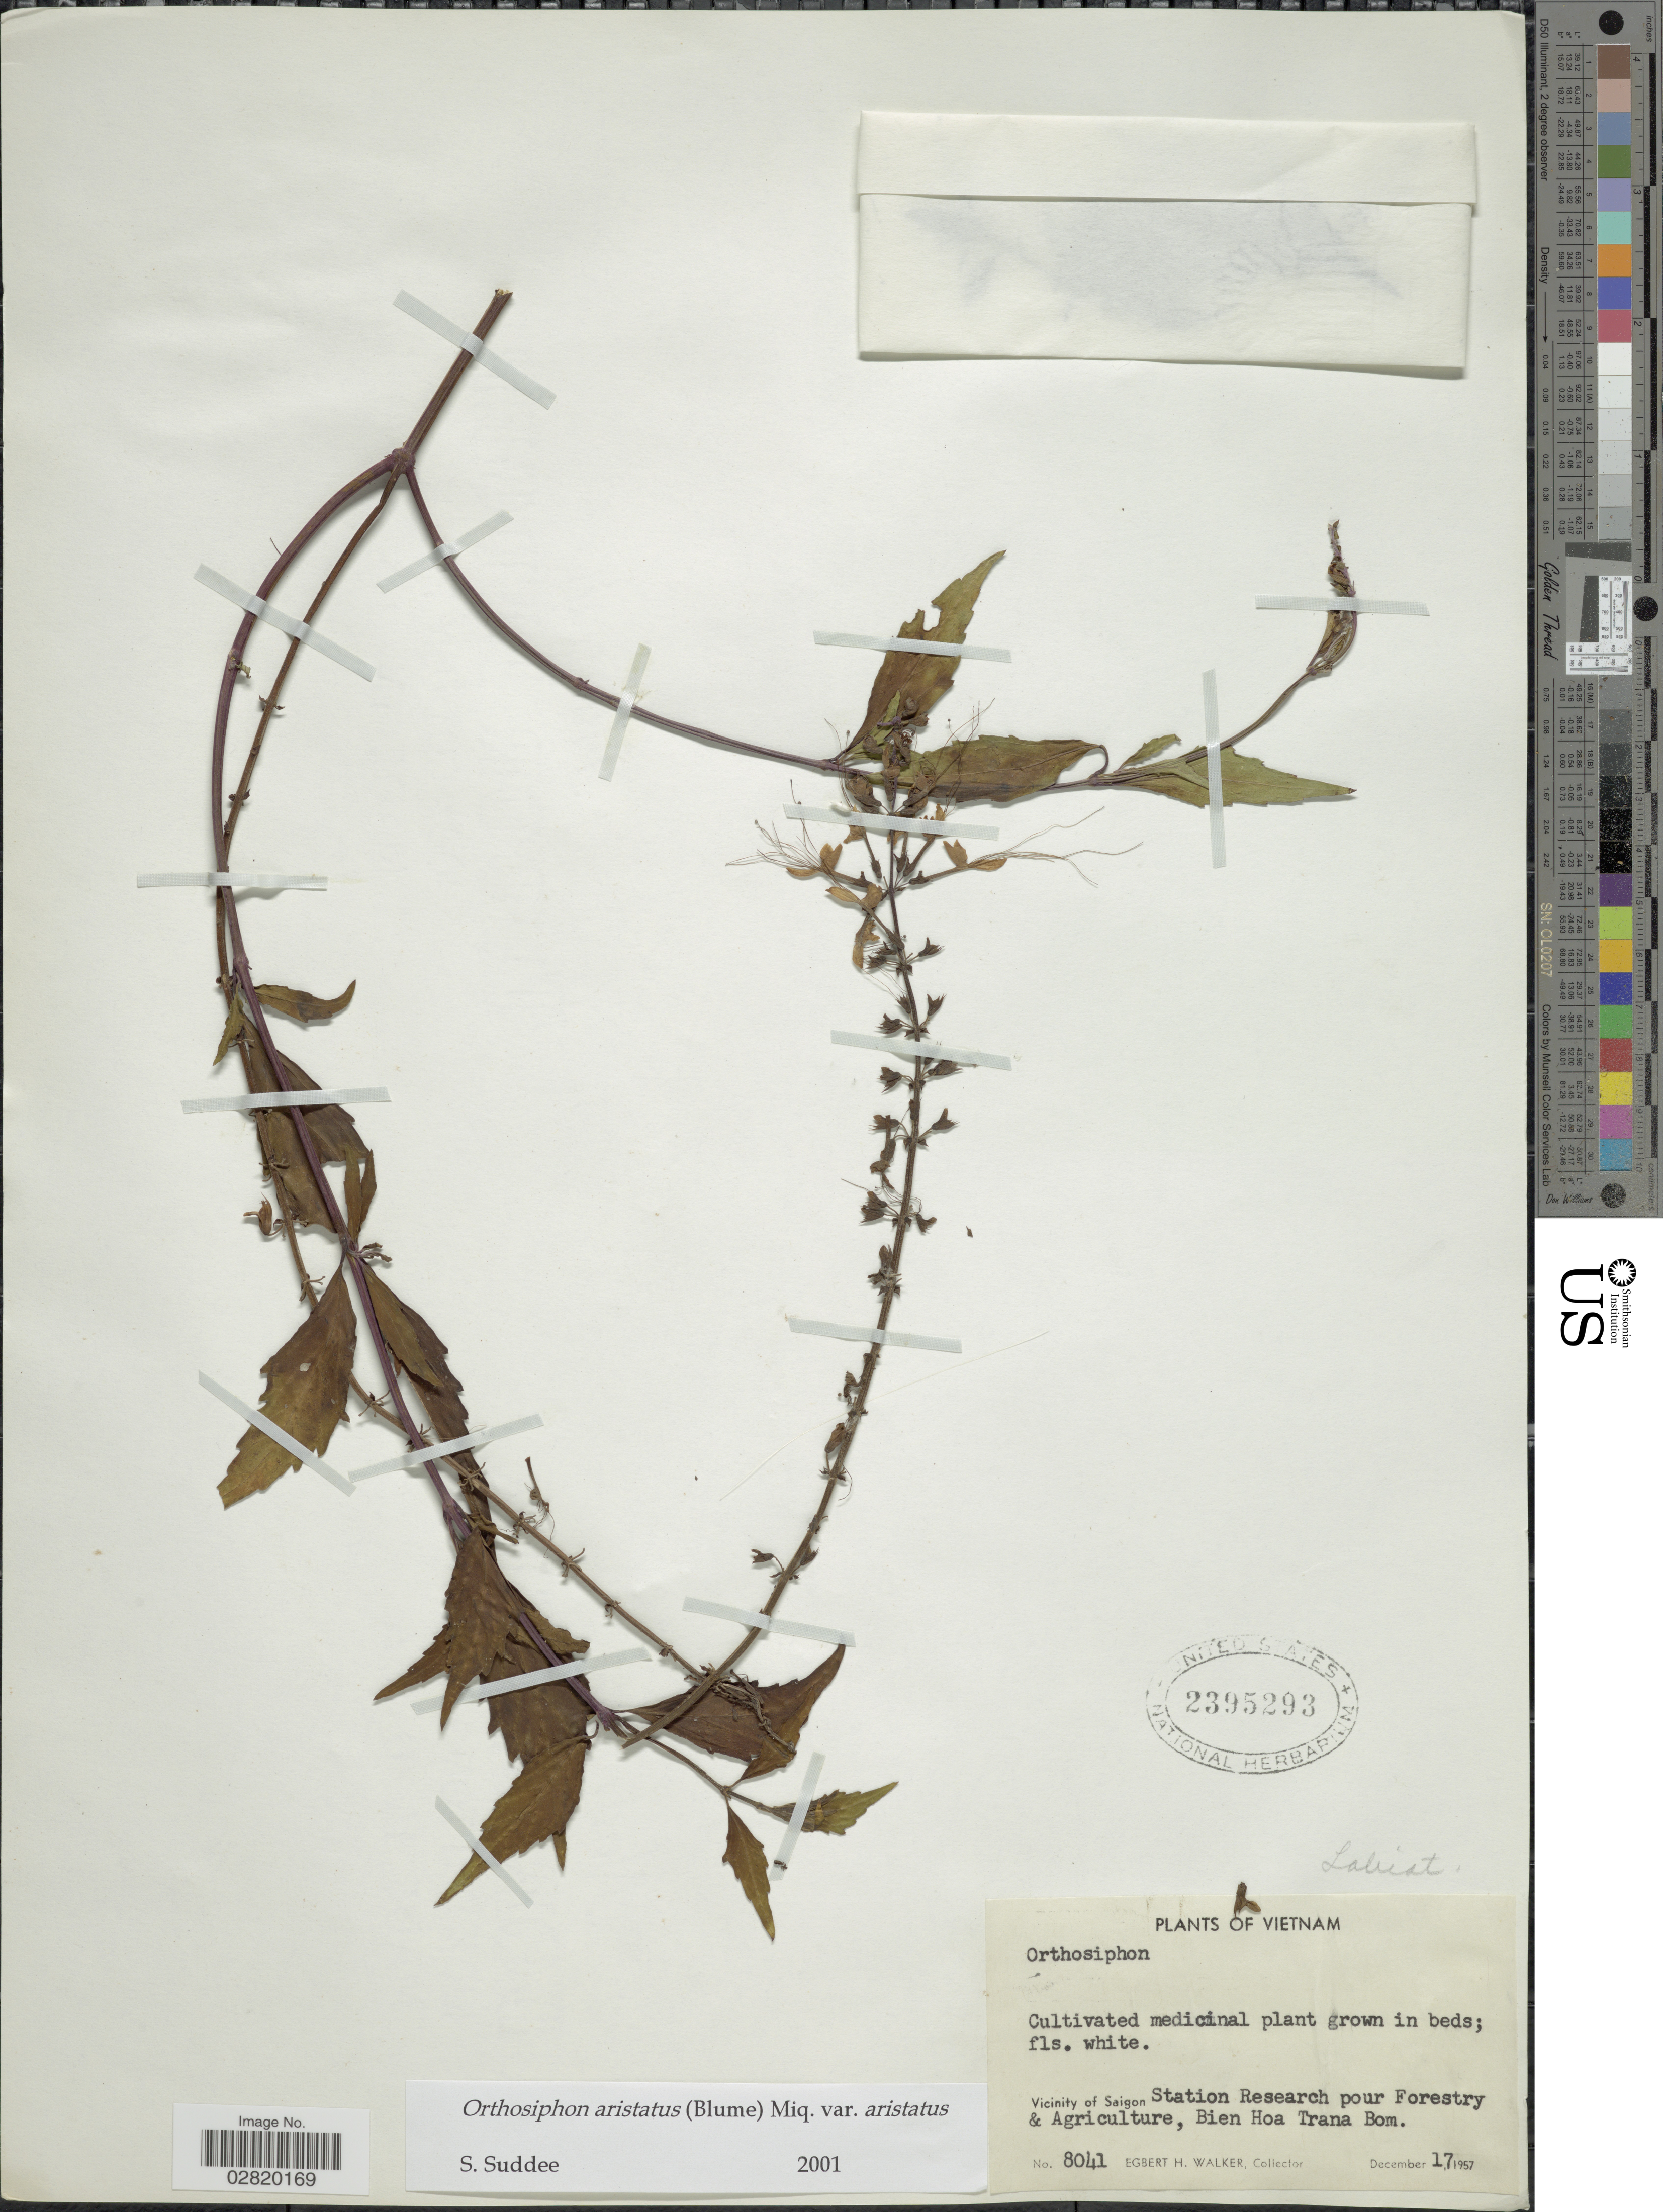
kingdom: Plantae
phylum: Tracheophyta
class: Magnoliopsida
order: Lamiales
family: Lamiaceae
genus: Orthosiphon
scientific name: Orthosiphon aristatus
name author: (Blume) Miq.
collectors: E. H. Walker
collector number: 8041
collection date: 1957-12-17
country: Vietnam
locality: Vicinity of Saigon, Station Research pour Forestry & Agriculture, Bien Hoa Trana Bom.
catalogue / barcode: US 2395293